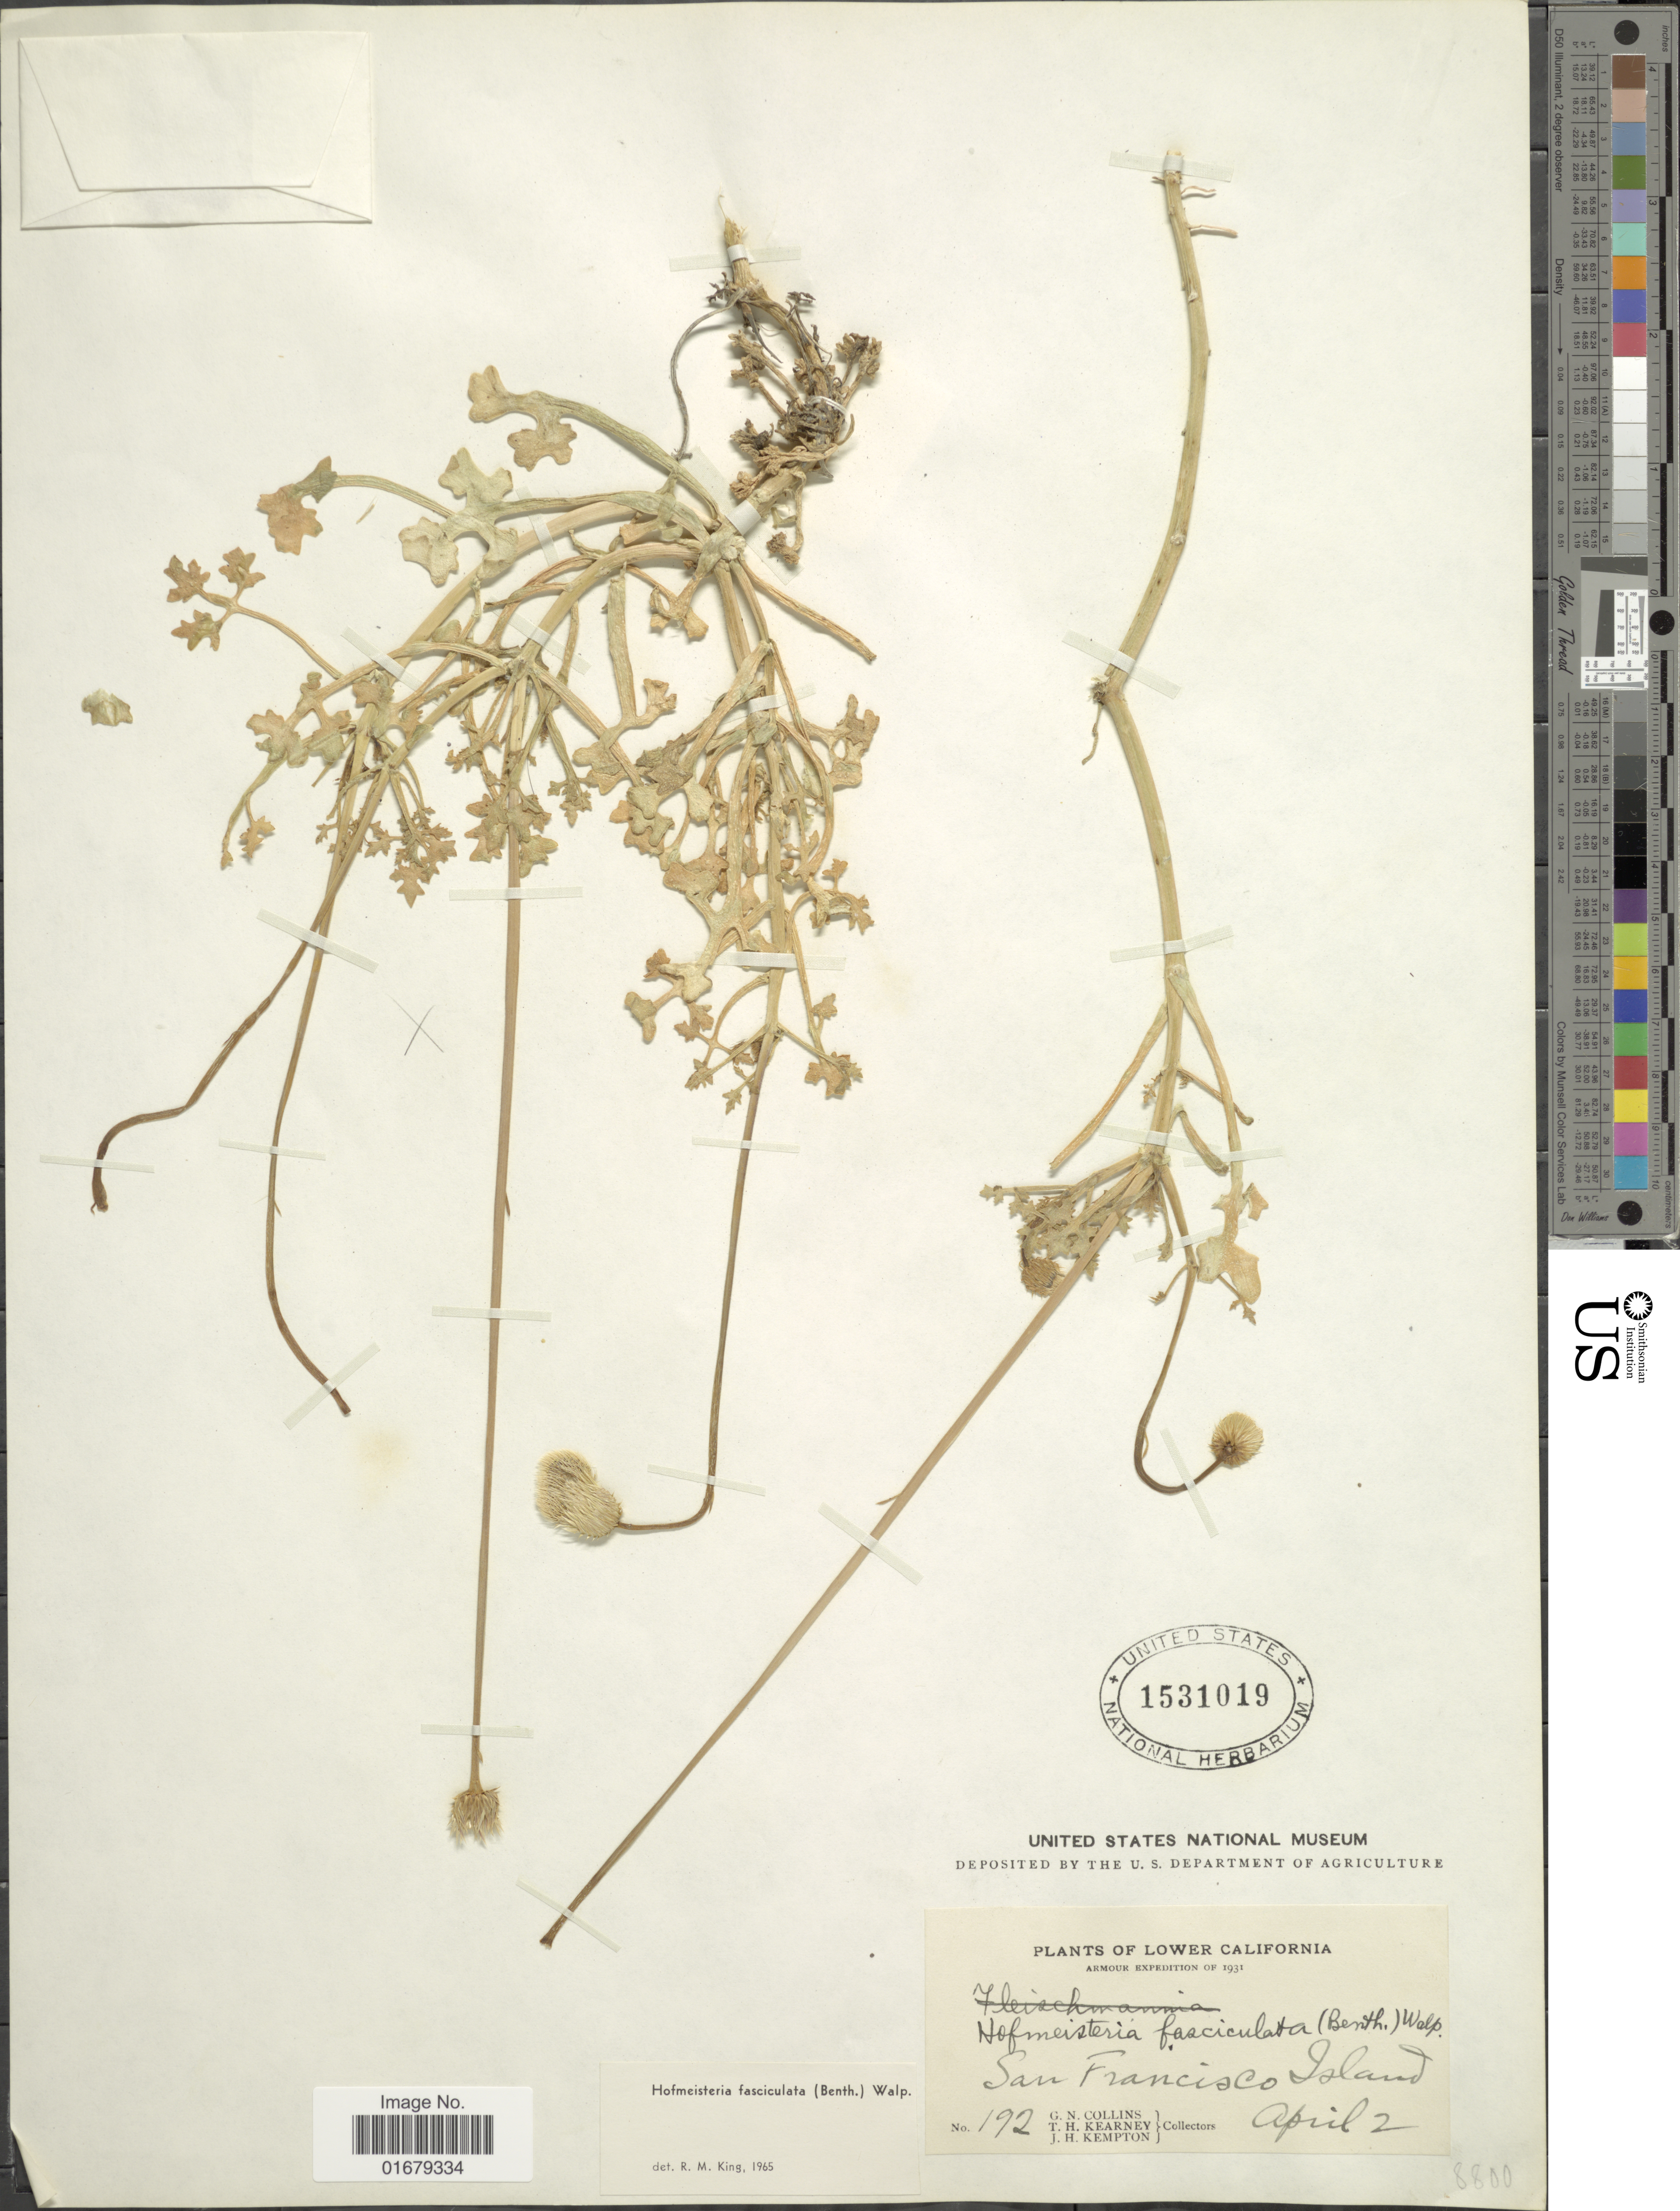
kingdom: Plantae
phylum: Tracheophyta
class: Magnoliopsida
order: Asterales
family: Asteraceae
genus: Hofmeisteria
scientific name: Hofmeisteria fasciculata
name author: (Benth.) Walp.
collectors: G. Collins, T. H. Kearney & J. H. Kempton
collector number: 192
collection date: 1931-04-02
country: Mexico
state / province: Baja California Sur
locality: Lower California. San Francisco.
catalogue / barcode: US 1531019